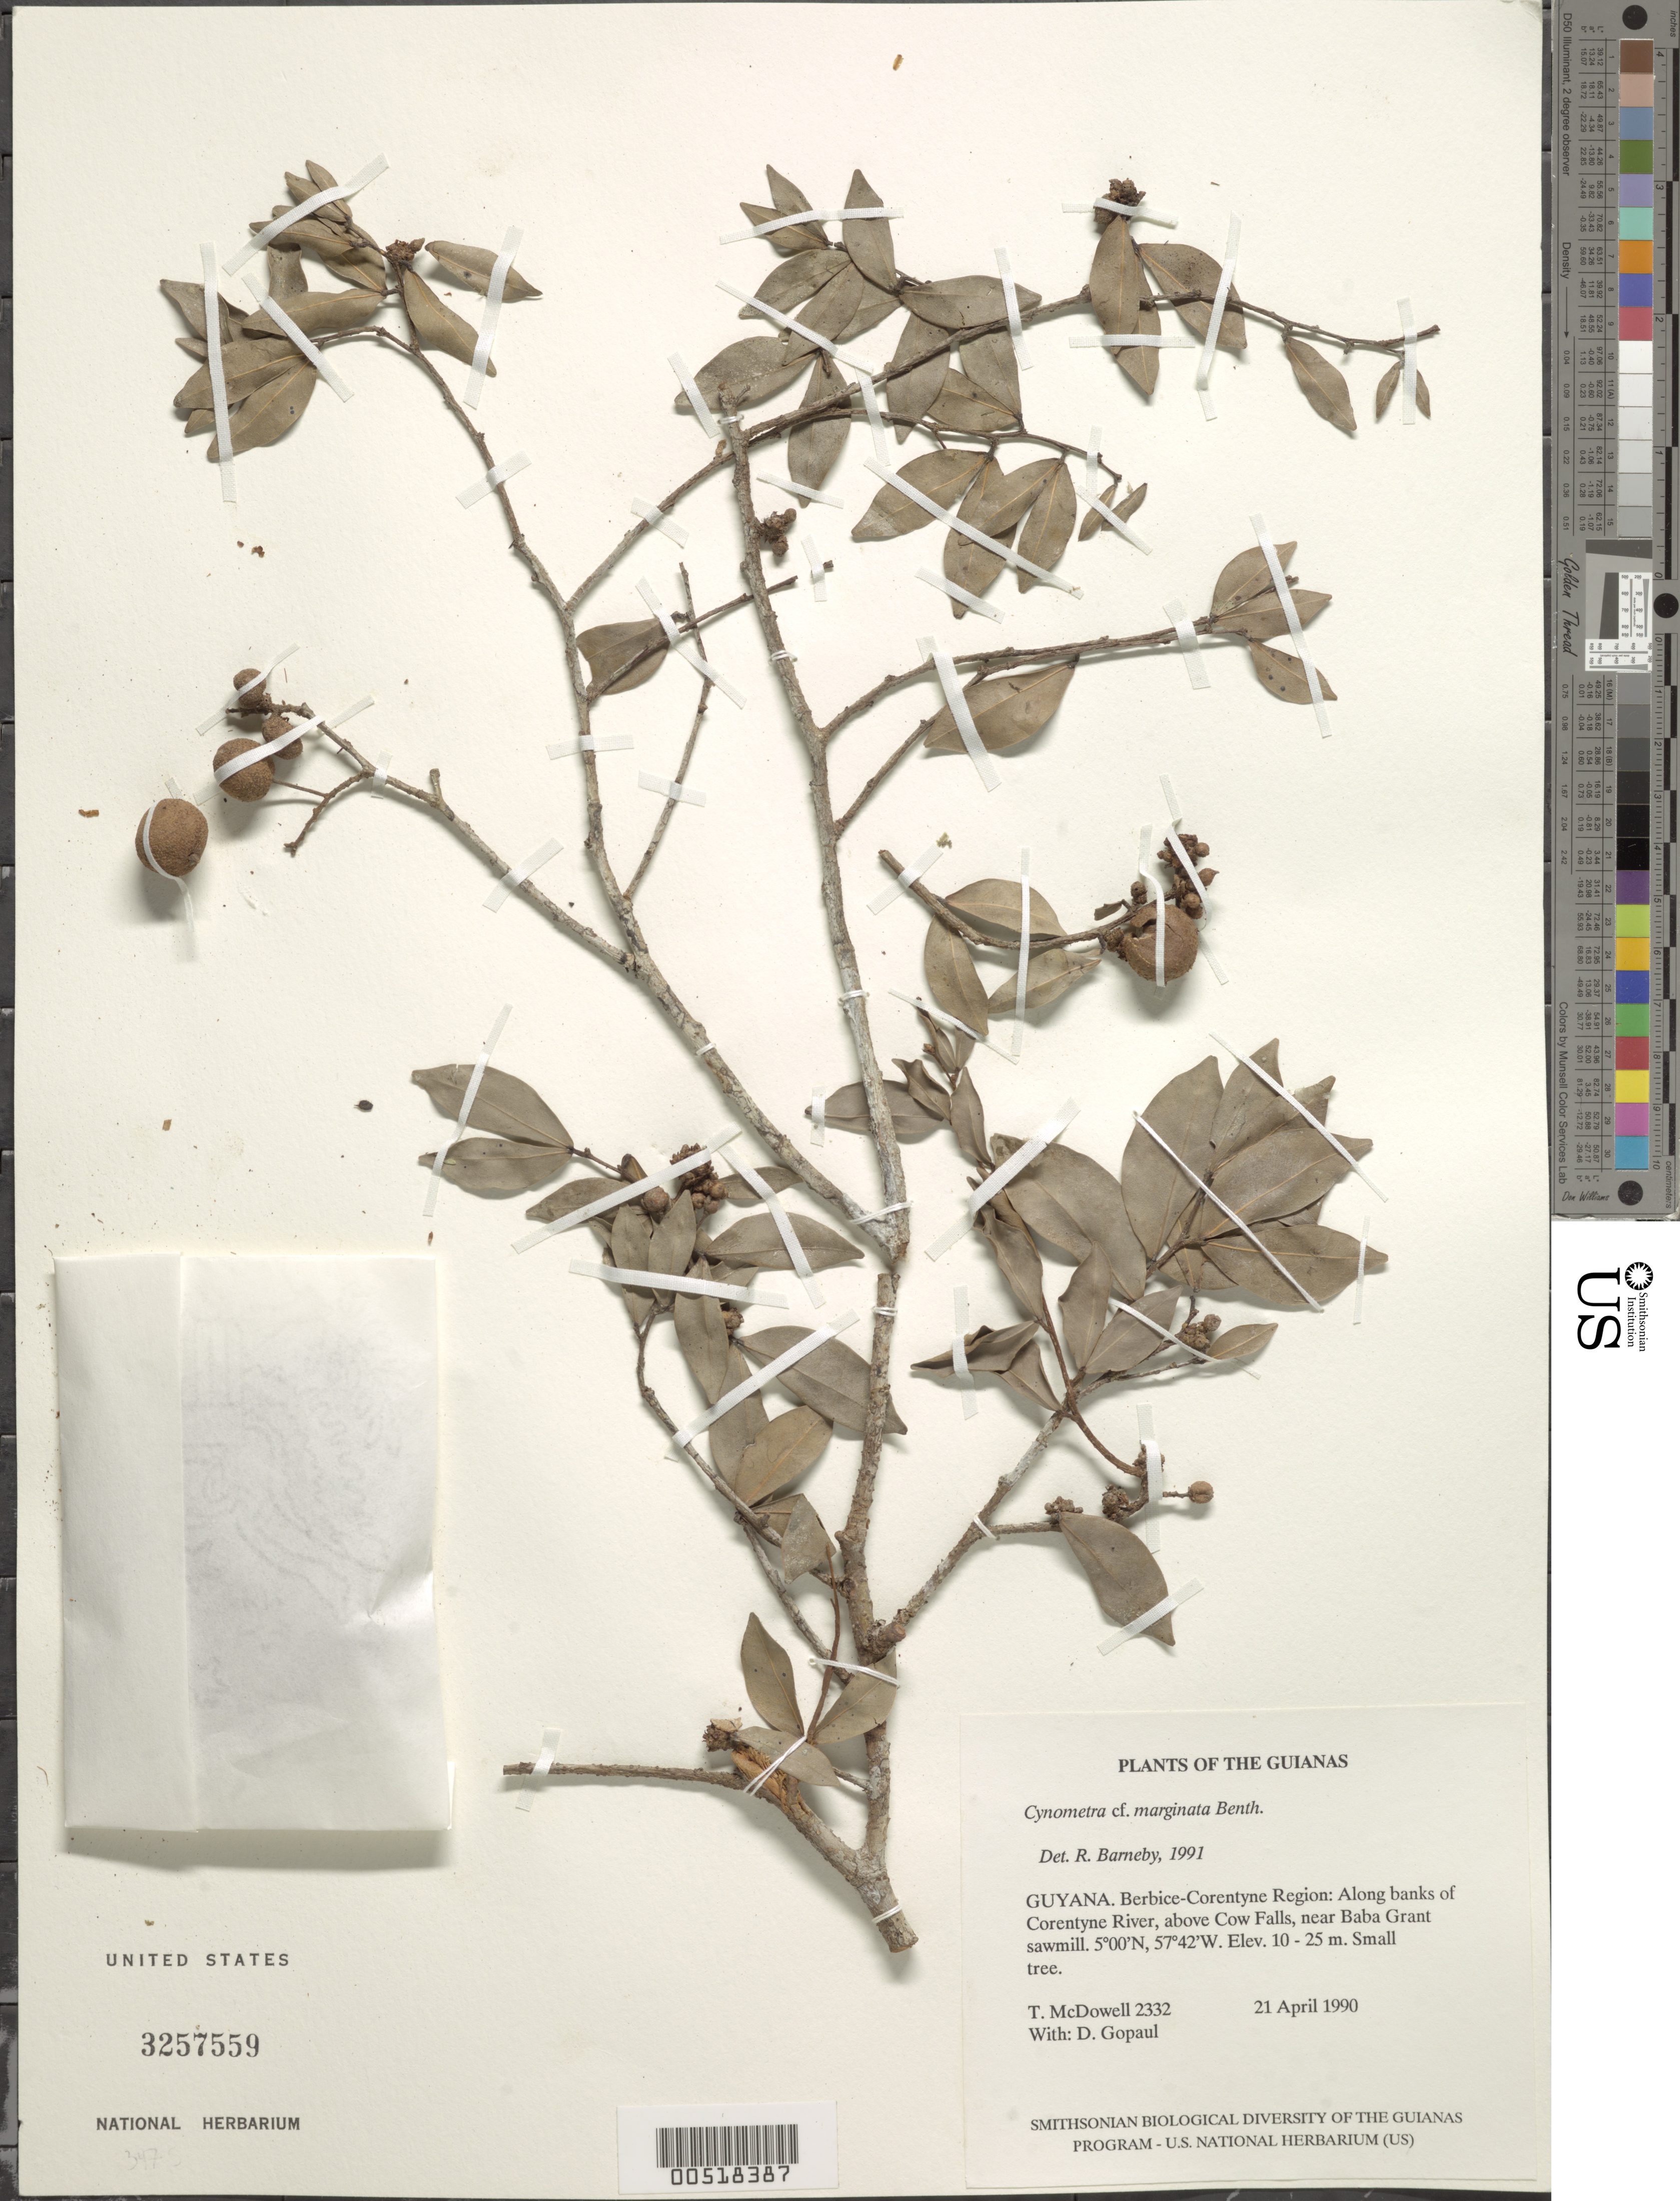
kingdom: Plantae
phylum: Tracheophyta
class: Magnoliopsida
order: Fabales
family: Fabaceae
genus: Cynometra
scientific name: Cynometra marginata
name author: Benth.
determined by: Barneby, Rupert C., (NY)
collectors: T. McDowell & D. Gopaul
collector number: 2332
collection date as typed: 18 April 1990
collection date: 1990-04-18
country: Guyana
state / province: E. Berbice-Corentyne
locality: Along banks of Corentyne River, above Cow Falls, near Baba Grant sawmill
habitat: Along river and in nearby forest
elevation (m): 10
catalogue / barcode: US 3257559